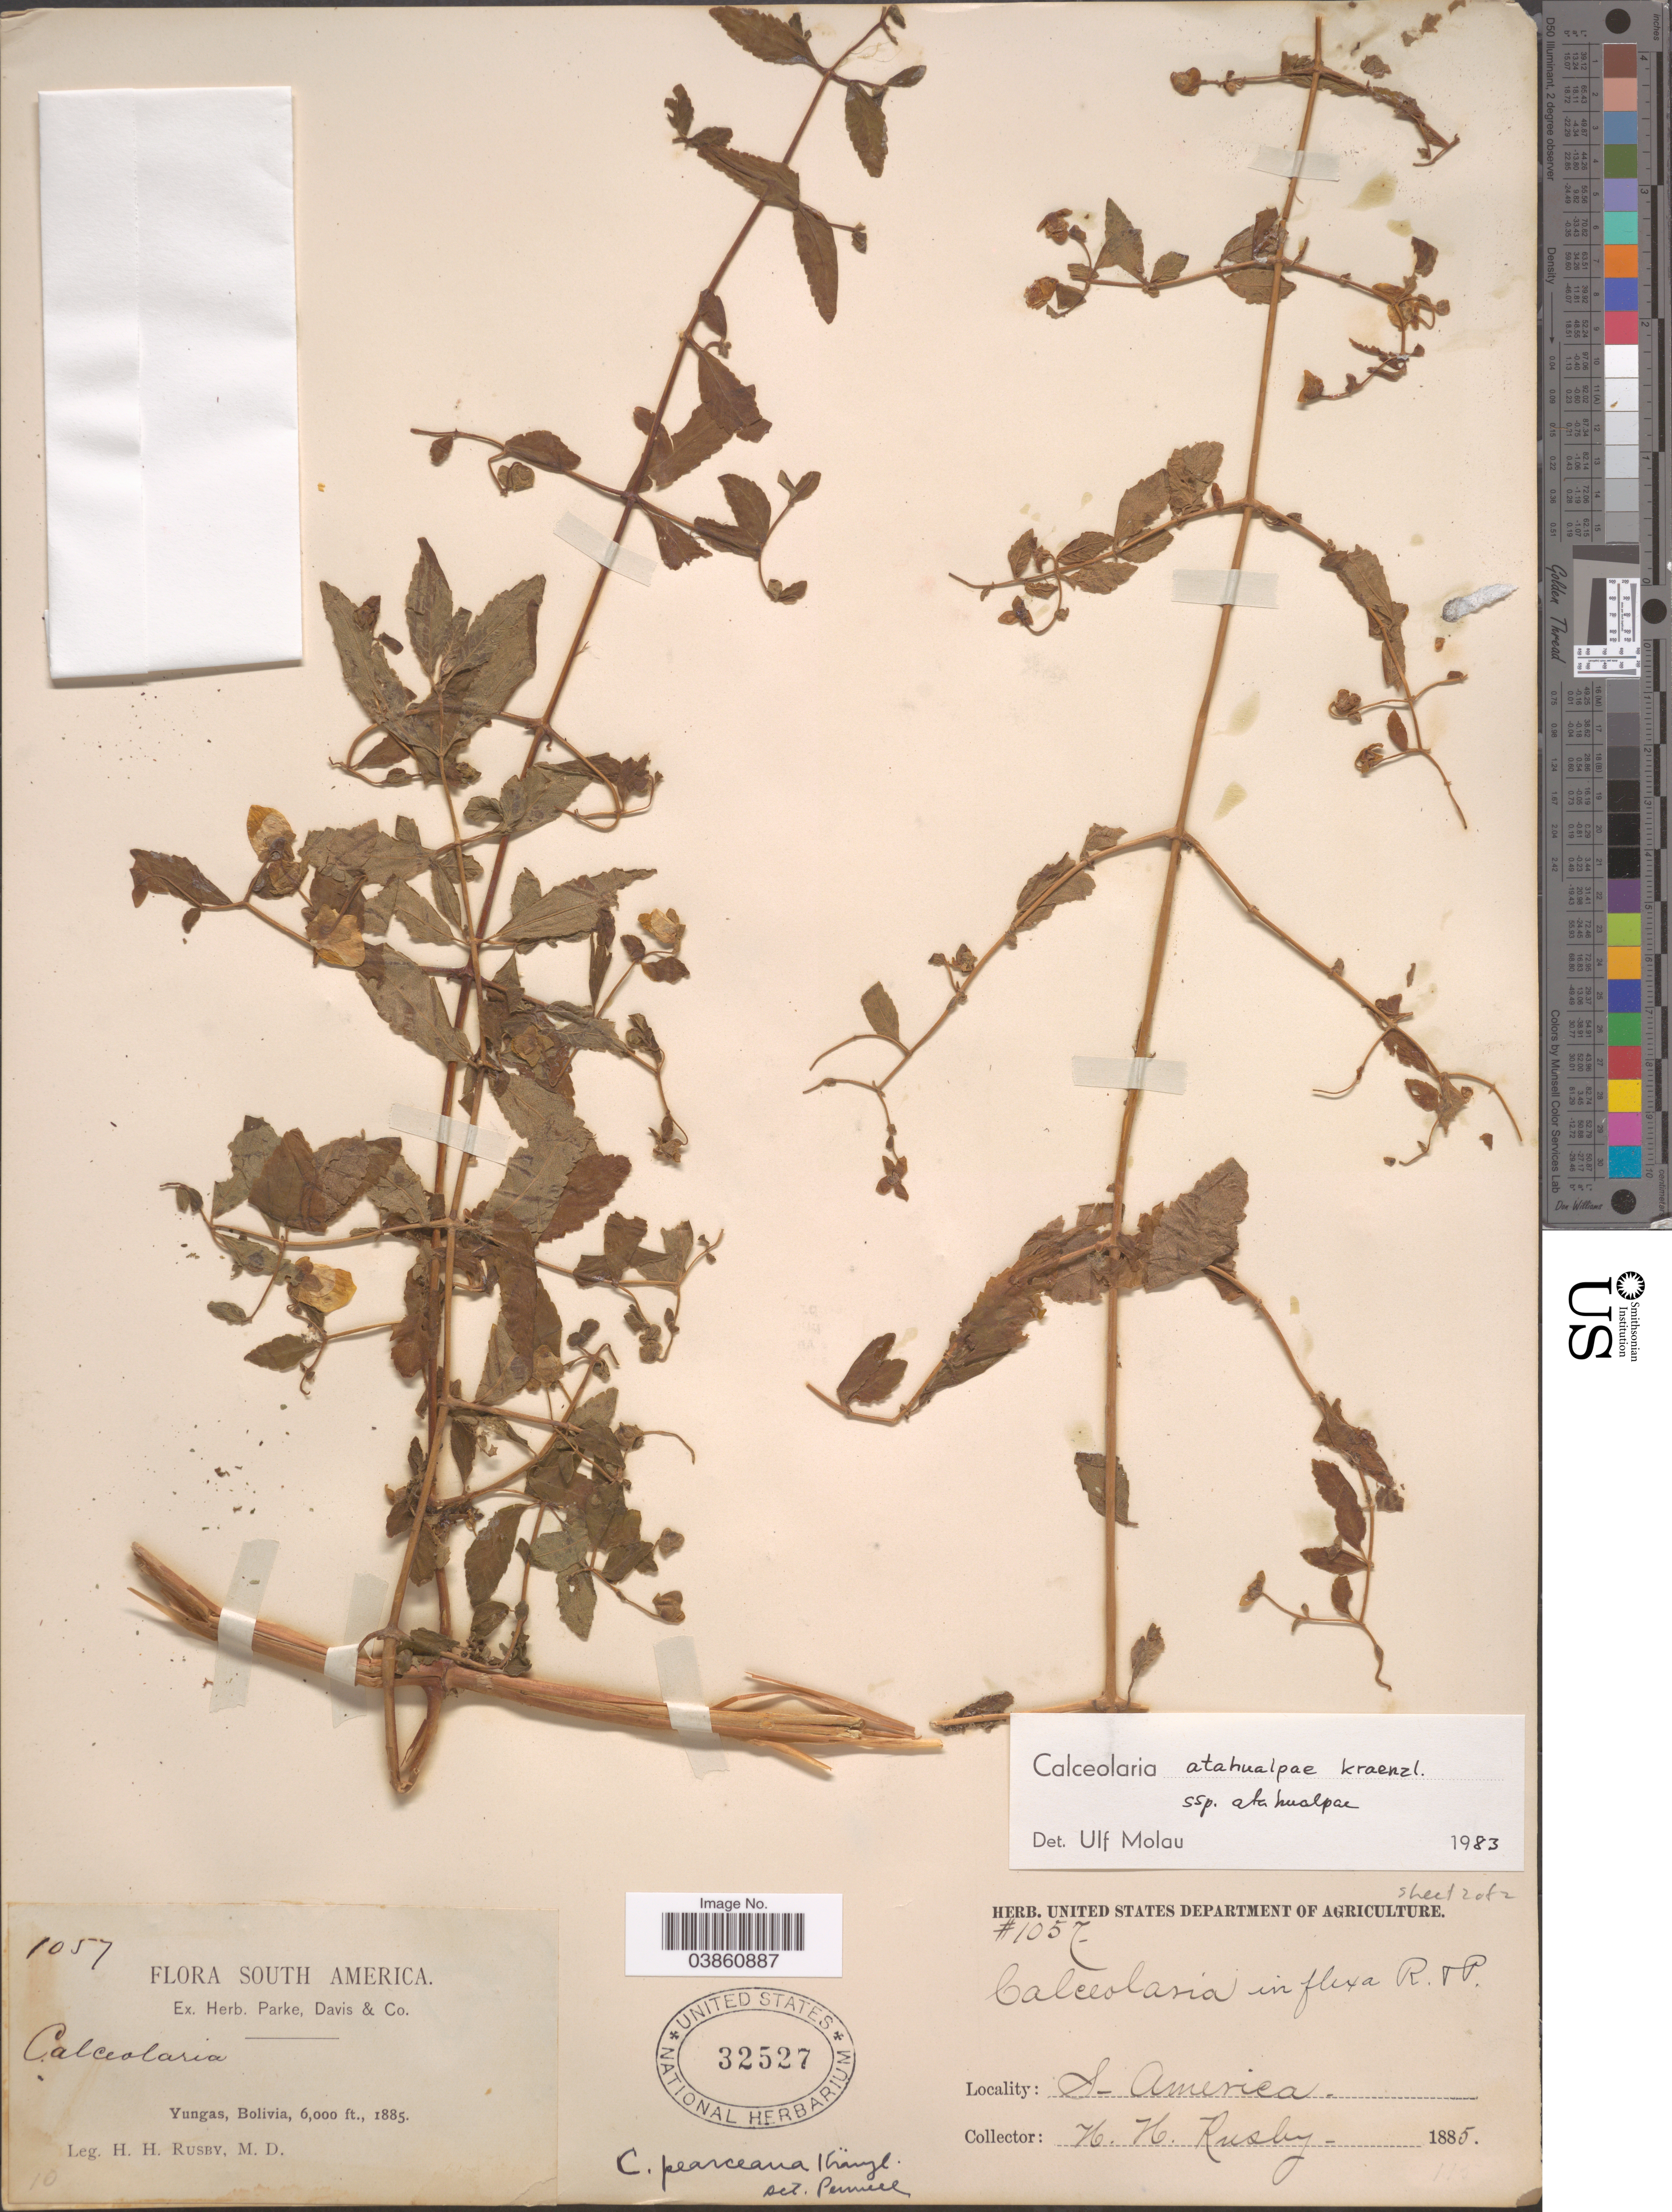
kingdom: Plantae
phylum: Tracheophyta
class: Magnoliopsida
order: Lamiales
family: Calceolariaceae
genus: Calceolaria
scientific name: Calceolaria atahualpae subsp. atahualpae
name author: Kraenzl.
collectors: H. H. Rusby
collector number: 1057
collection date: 1885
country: Bolivia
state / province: La Paz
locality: Yungas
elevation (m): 1829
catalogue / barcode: US 32527